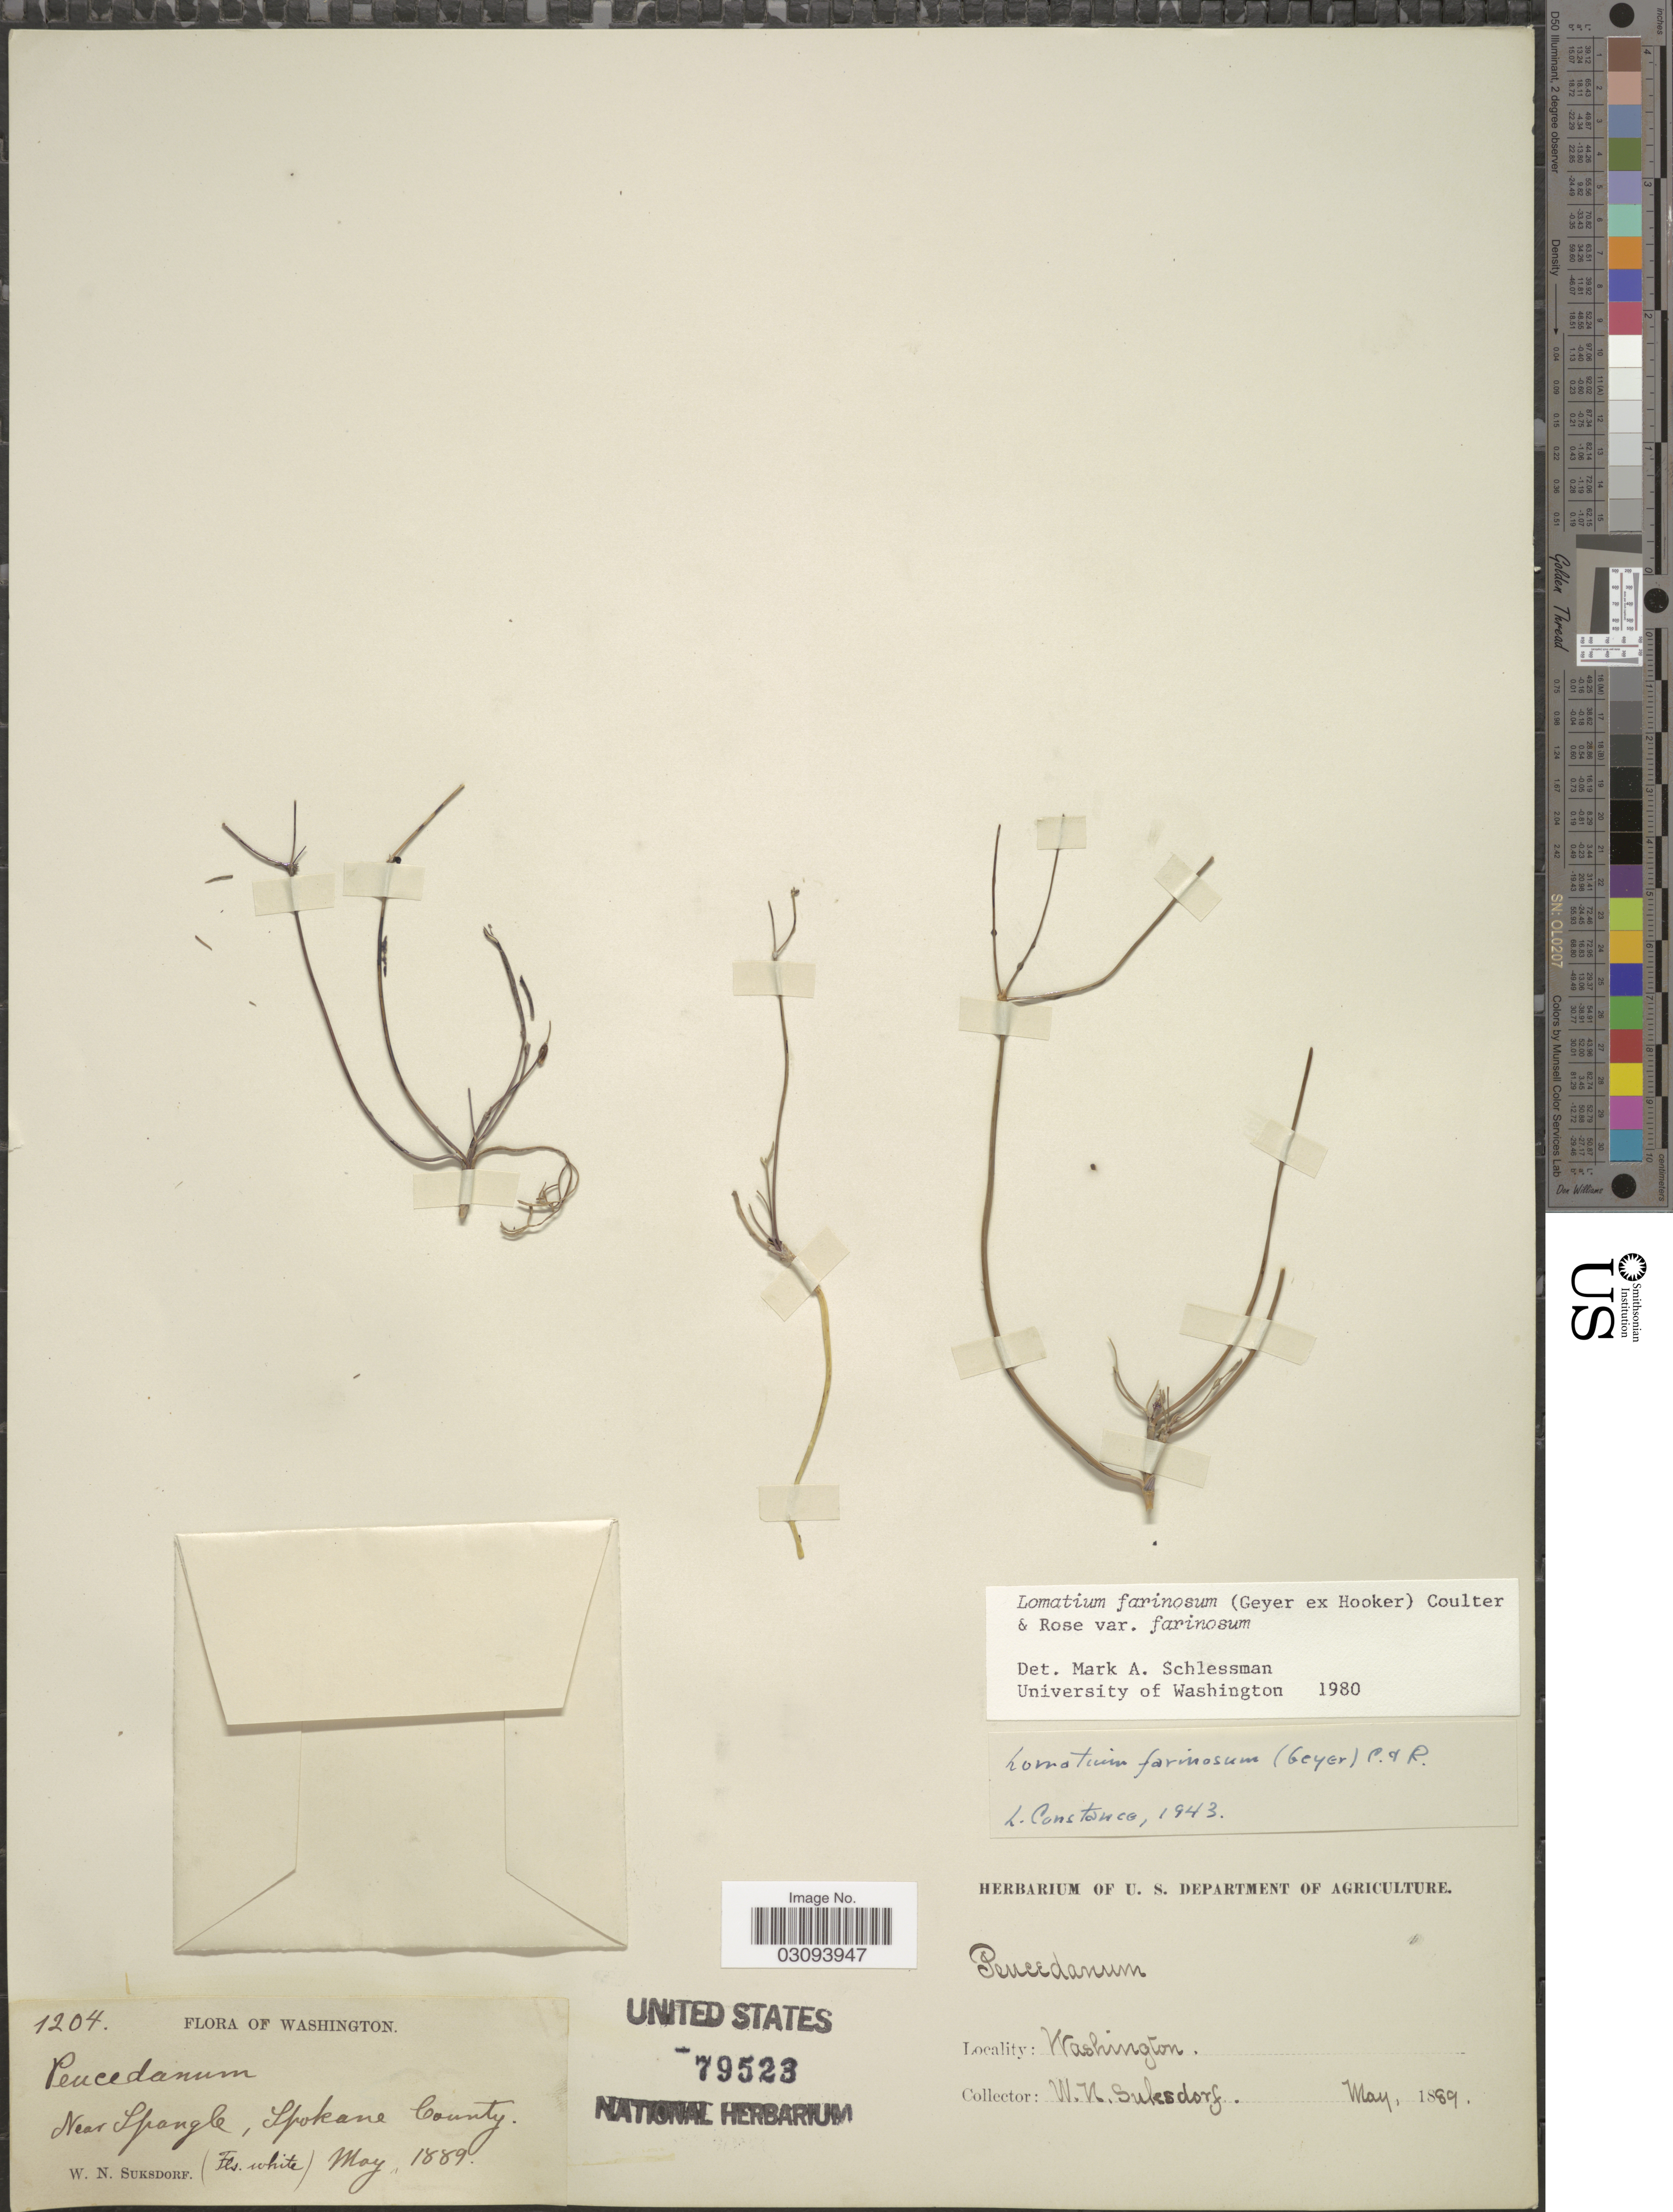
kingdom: Plantae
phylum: Tracheophyta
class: Magnoliopsida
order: Apiales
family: Apiaceae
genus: Lomatium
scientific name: Lomatium farinosum var. farinosum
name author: (Geyer) J.M. Coult. & Rose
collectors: W. N. Suksdorf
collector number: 1204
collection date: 1889-05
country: United States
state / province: Washington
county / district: Spokane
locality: Near Spangle, Spokane County.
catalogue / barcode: US 79523